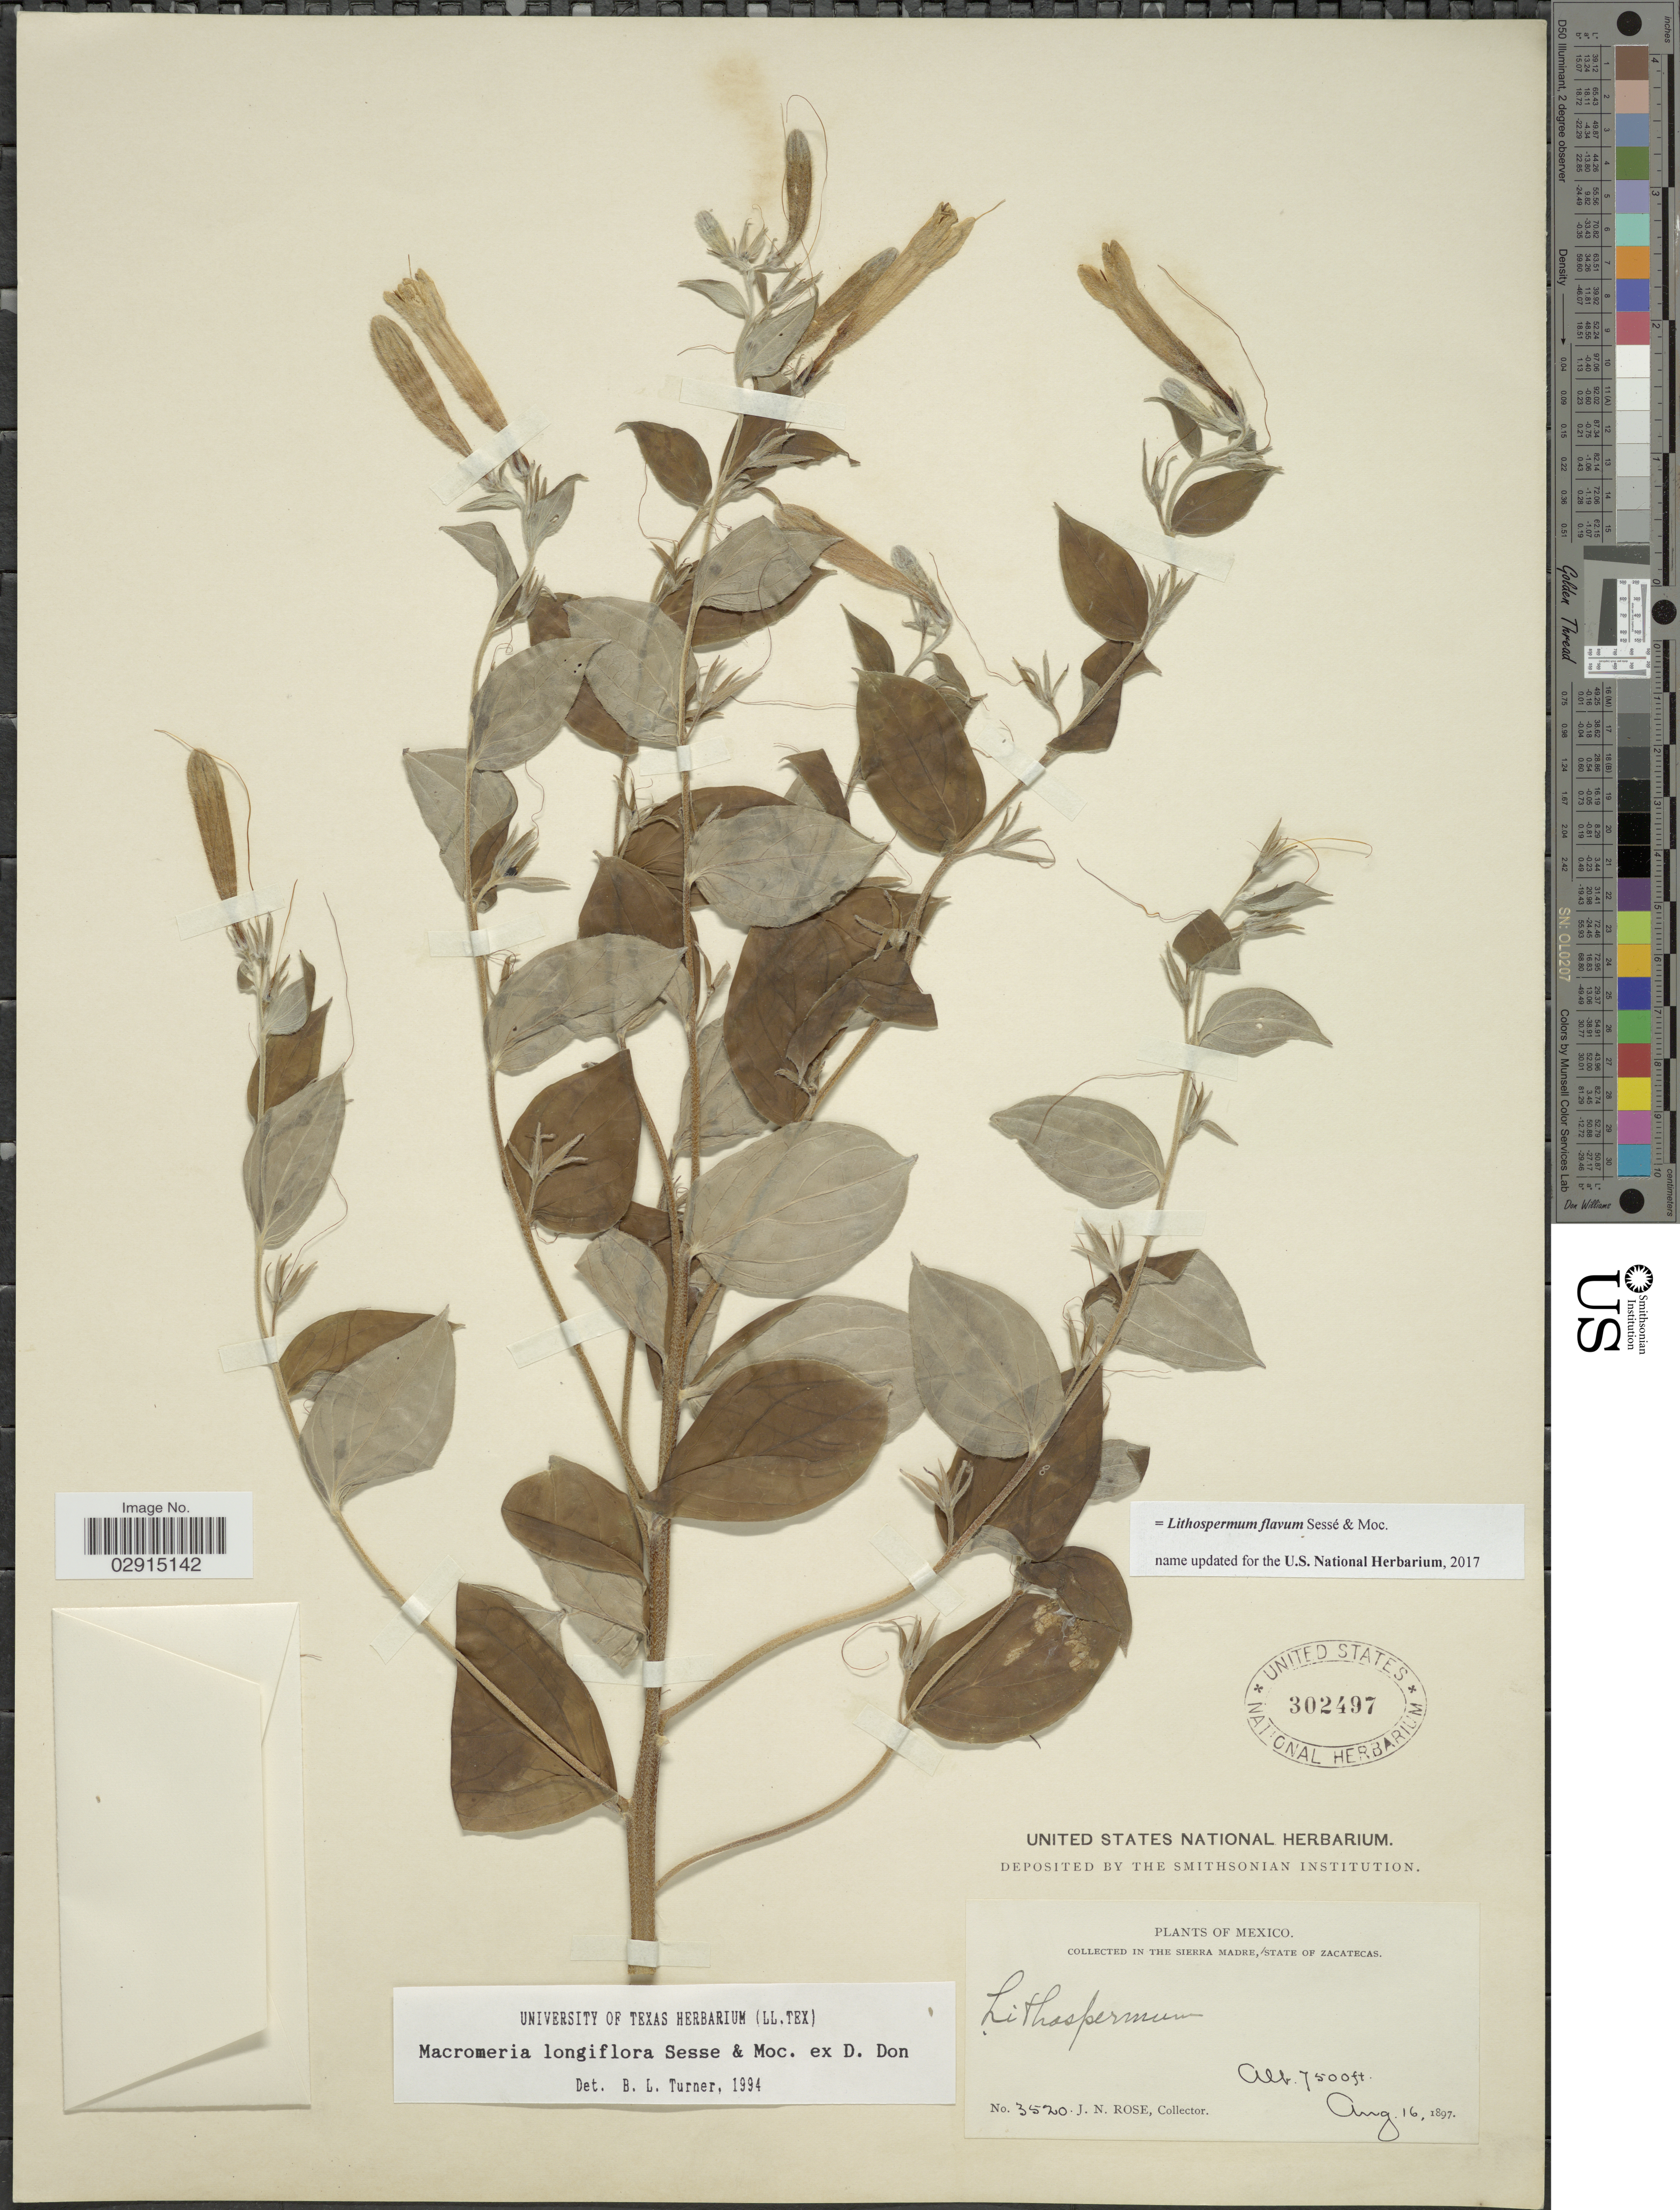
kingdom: Plantae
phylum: Tracheophyta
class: Magnoliopsida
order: Boraginales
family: Boraginaceae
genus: Lithospermum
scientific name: Lithospermum flavum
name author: Sessé & Moc.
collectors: J. N. Rose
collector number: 3520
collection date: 1897-08-16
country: Mexico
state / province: Zacatecas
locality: In the Sierra Madre.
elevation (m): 2286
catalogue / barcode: US 302497